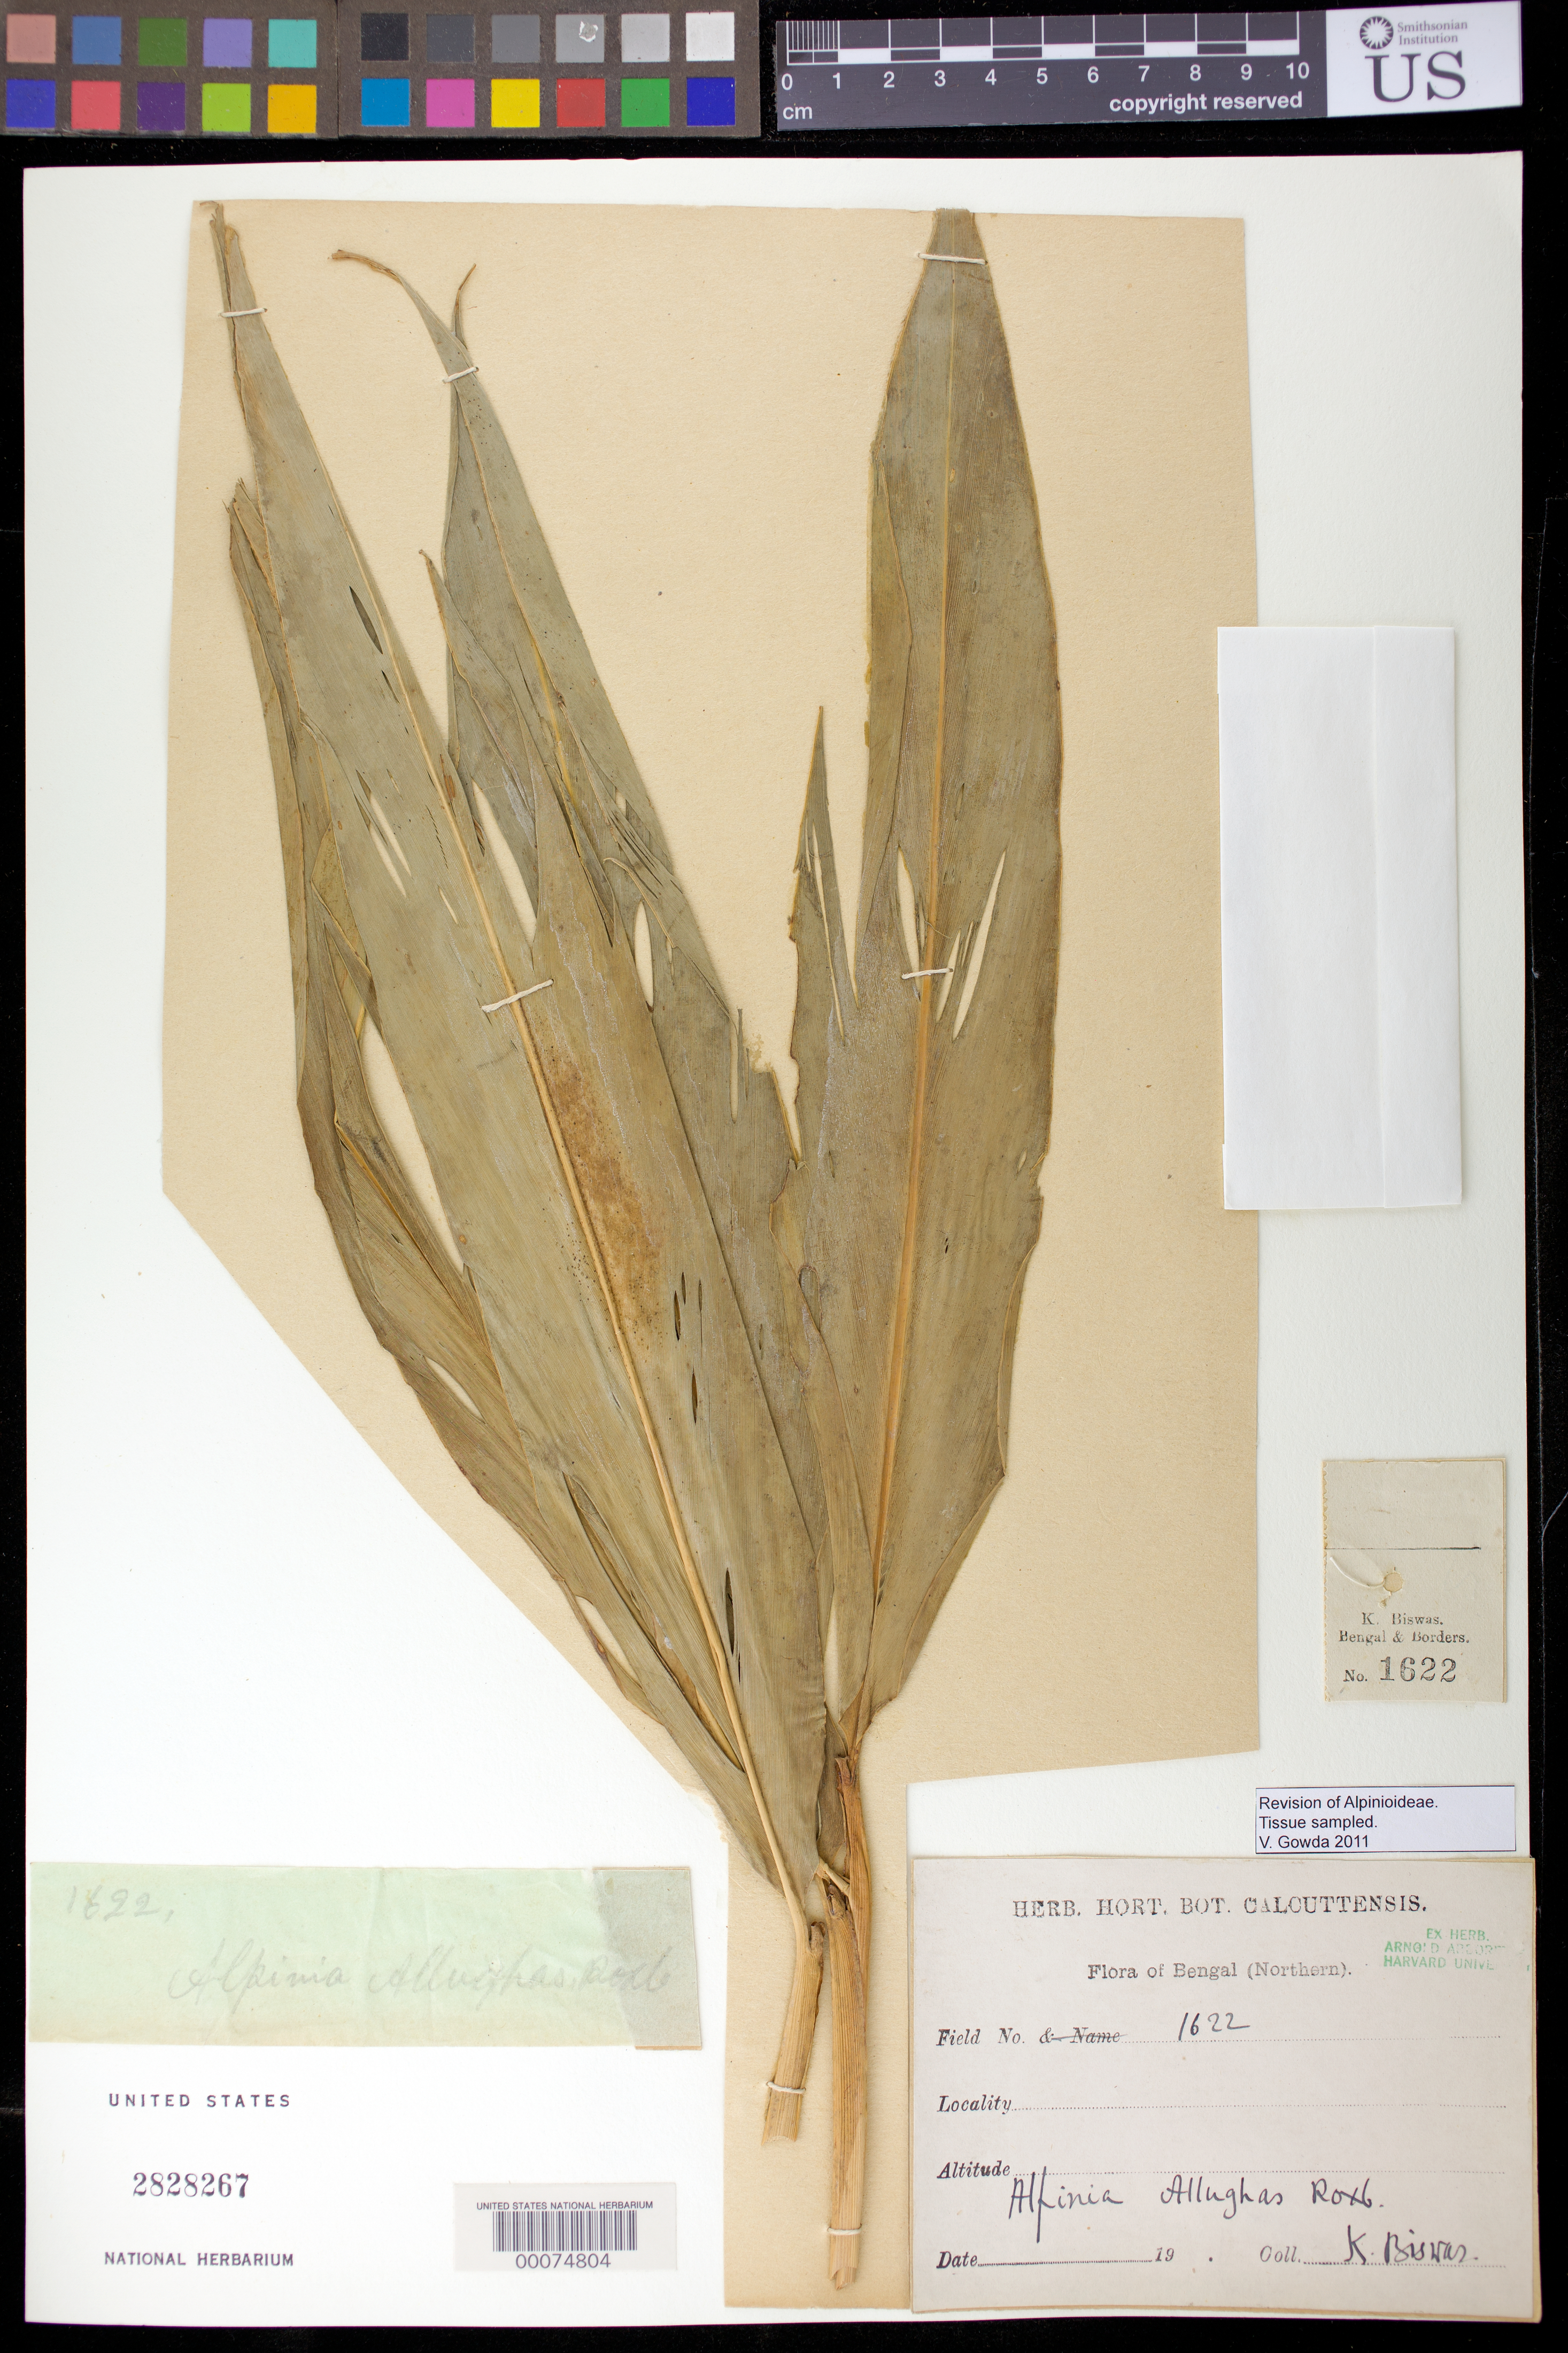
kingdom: Plantae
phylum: Tracheophyta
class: Liliopsida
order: Zingiberales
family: Zingiberaceae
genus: Alpinia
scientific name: Alpinia allughas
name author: (Retz.) Roscoe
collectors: K. Biswas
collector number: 1622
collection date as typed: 19--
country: India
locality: Bengal and borders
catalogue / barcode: US 2828267